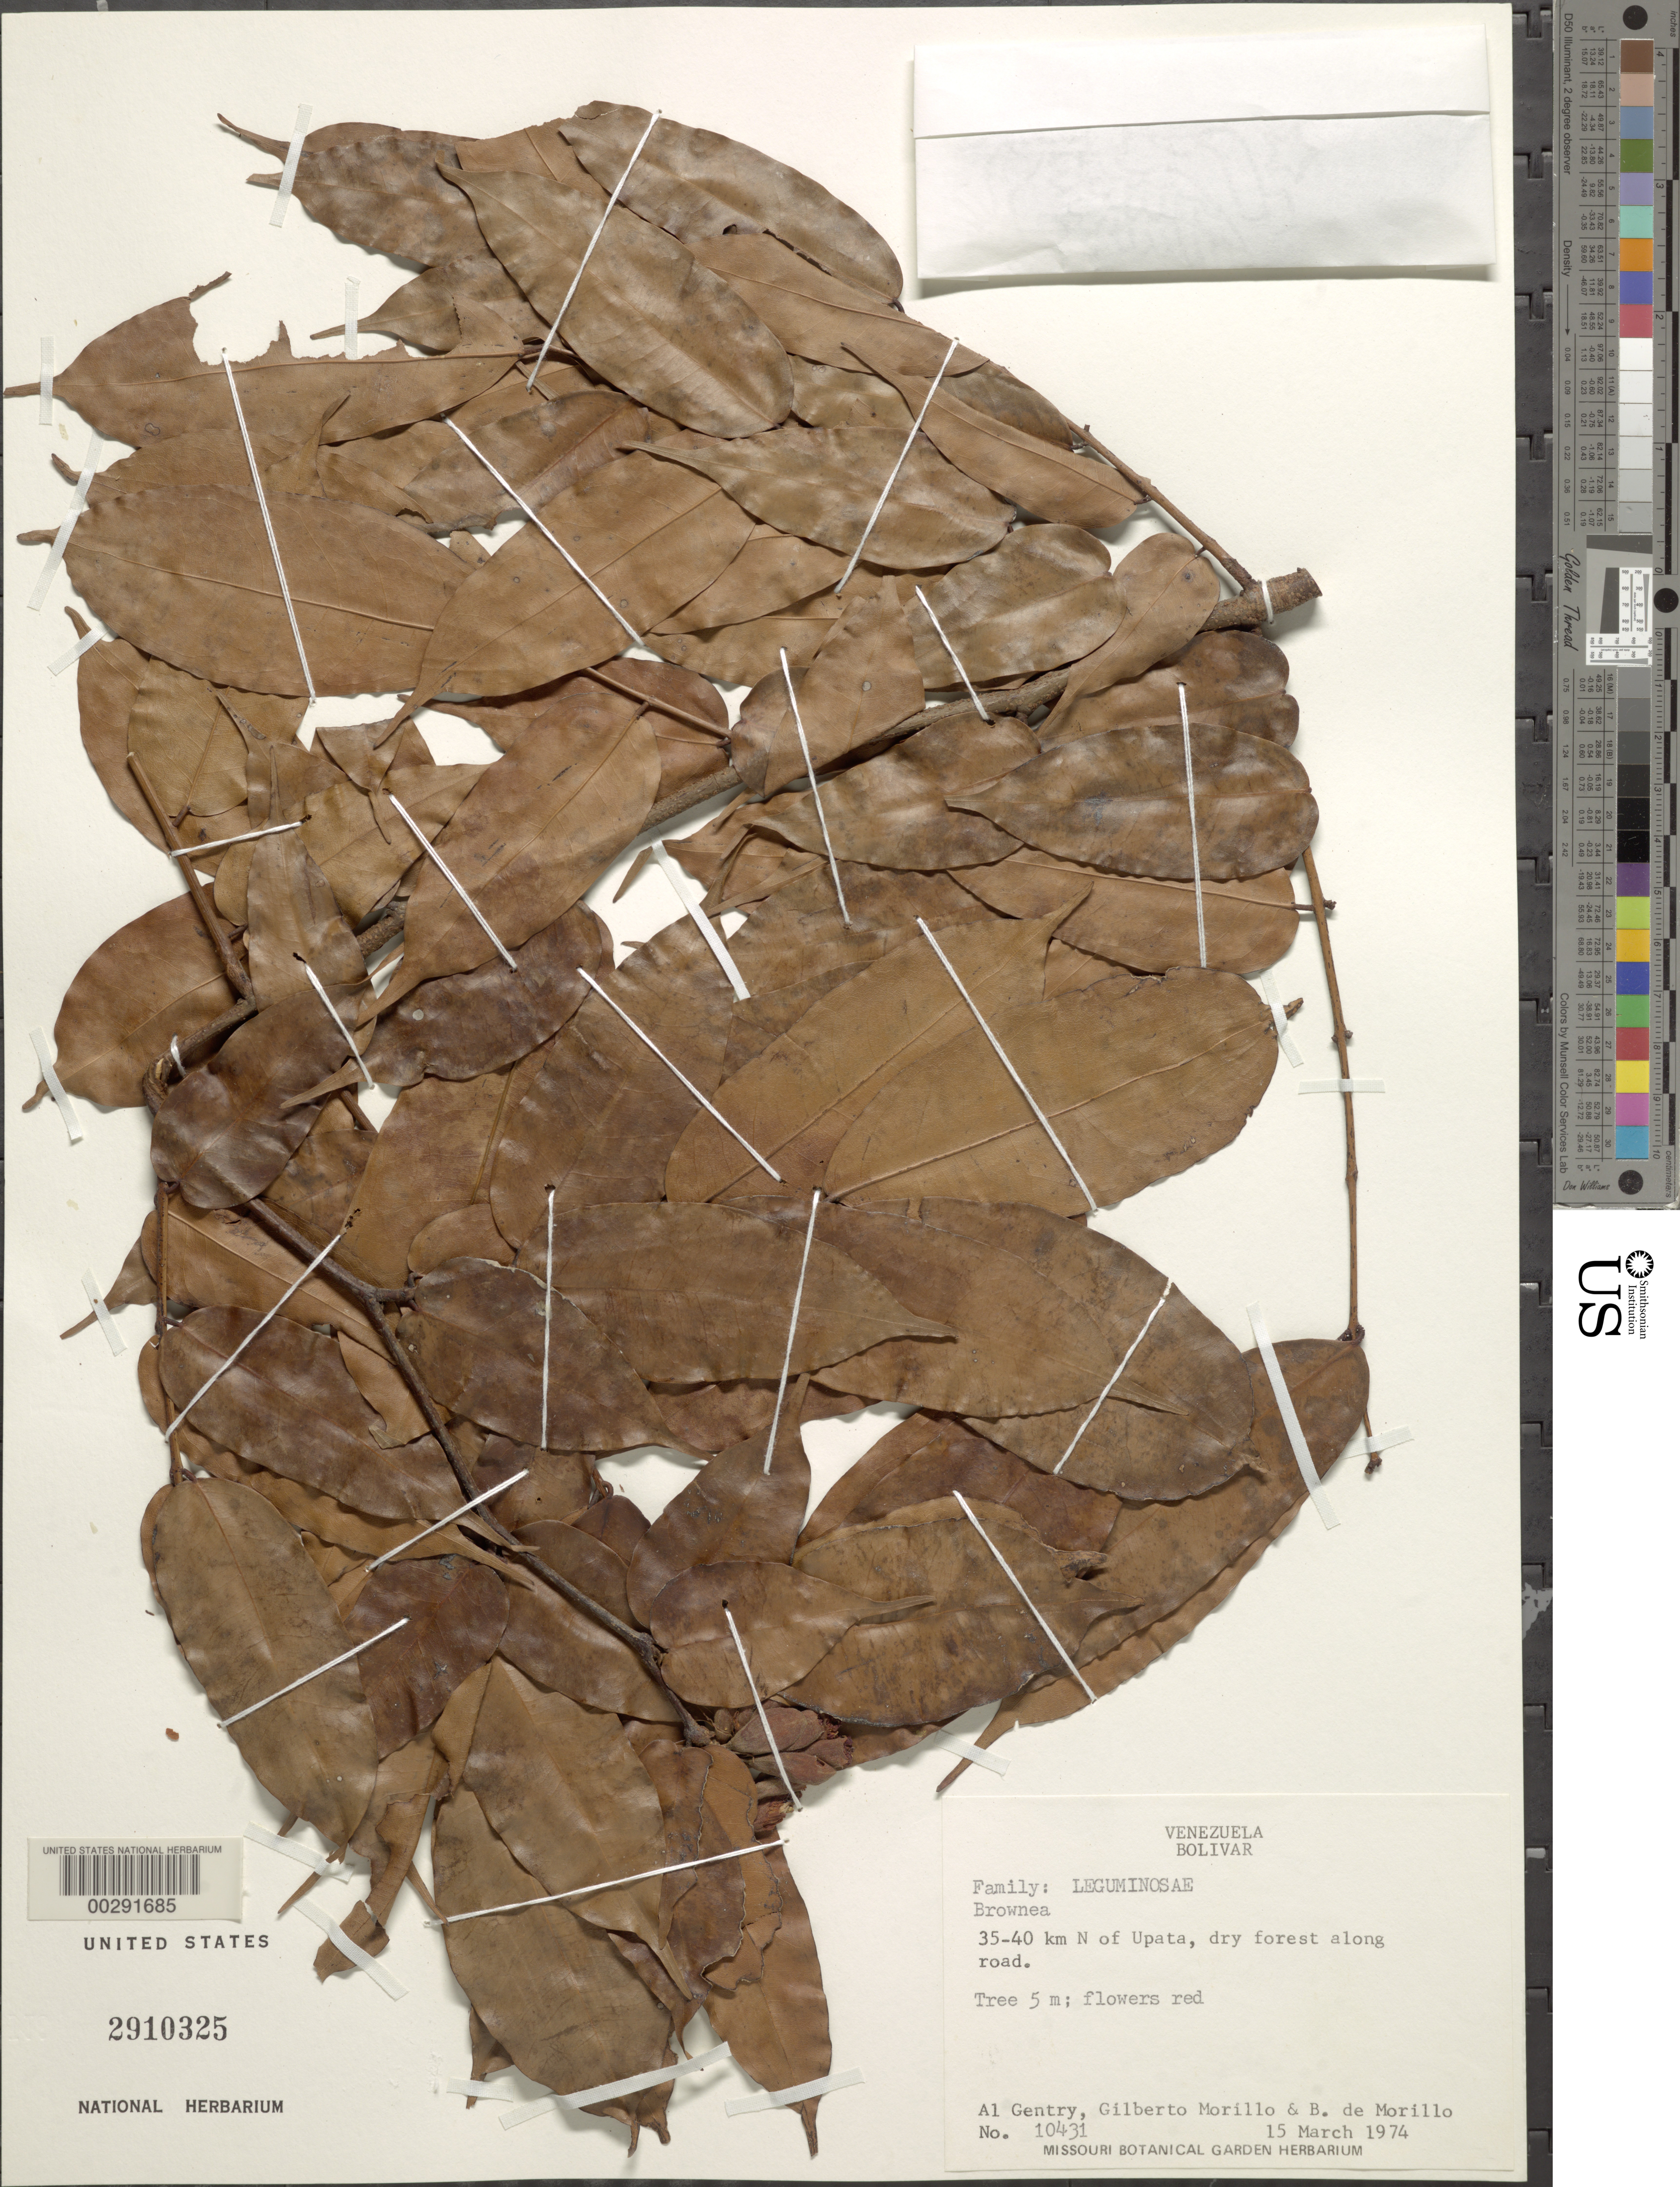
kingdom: Plantae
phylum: Tracheophyta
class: Magnoliopsida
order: Fabales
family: Fabaceae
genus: Brownea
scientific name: Brownea sp.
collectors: A. H. Gentry, G. N. Morillo & B. Morillo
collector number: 10431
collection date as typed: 15 Mar 1974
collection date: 1974-03-15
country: Venezuela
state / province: Bolivar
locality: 35-40 km n of upata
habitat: Dry forest along road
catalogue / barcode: US 2910325